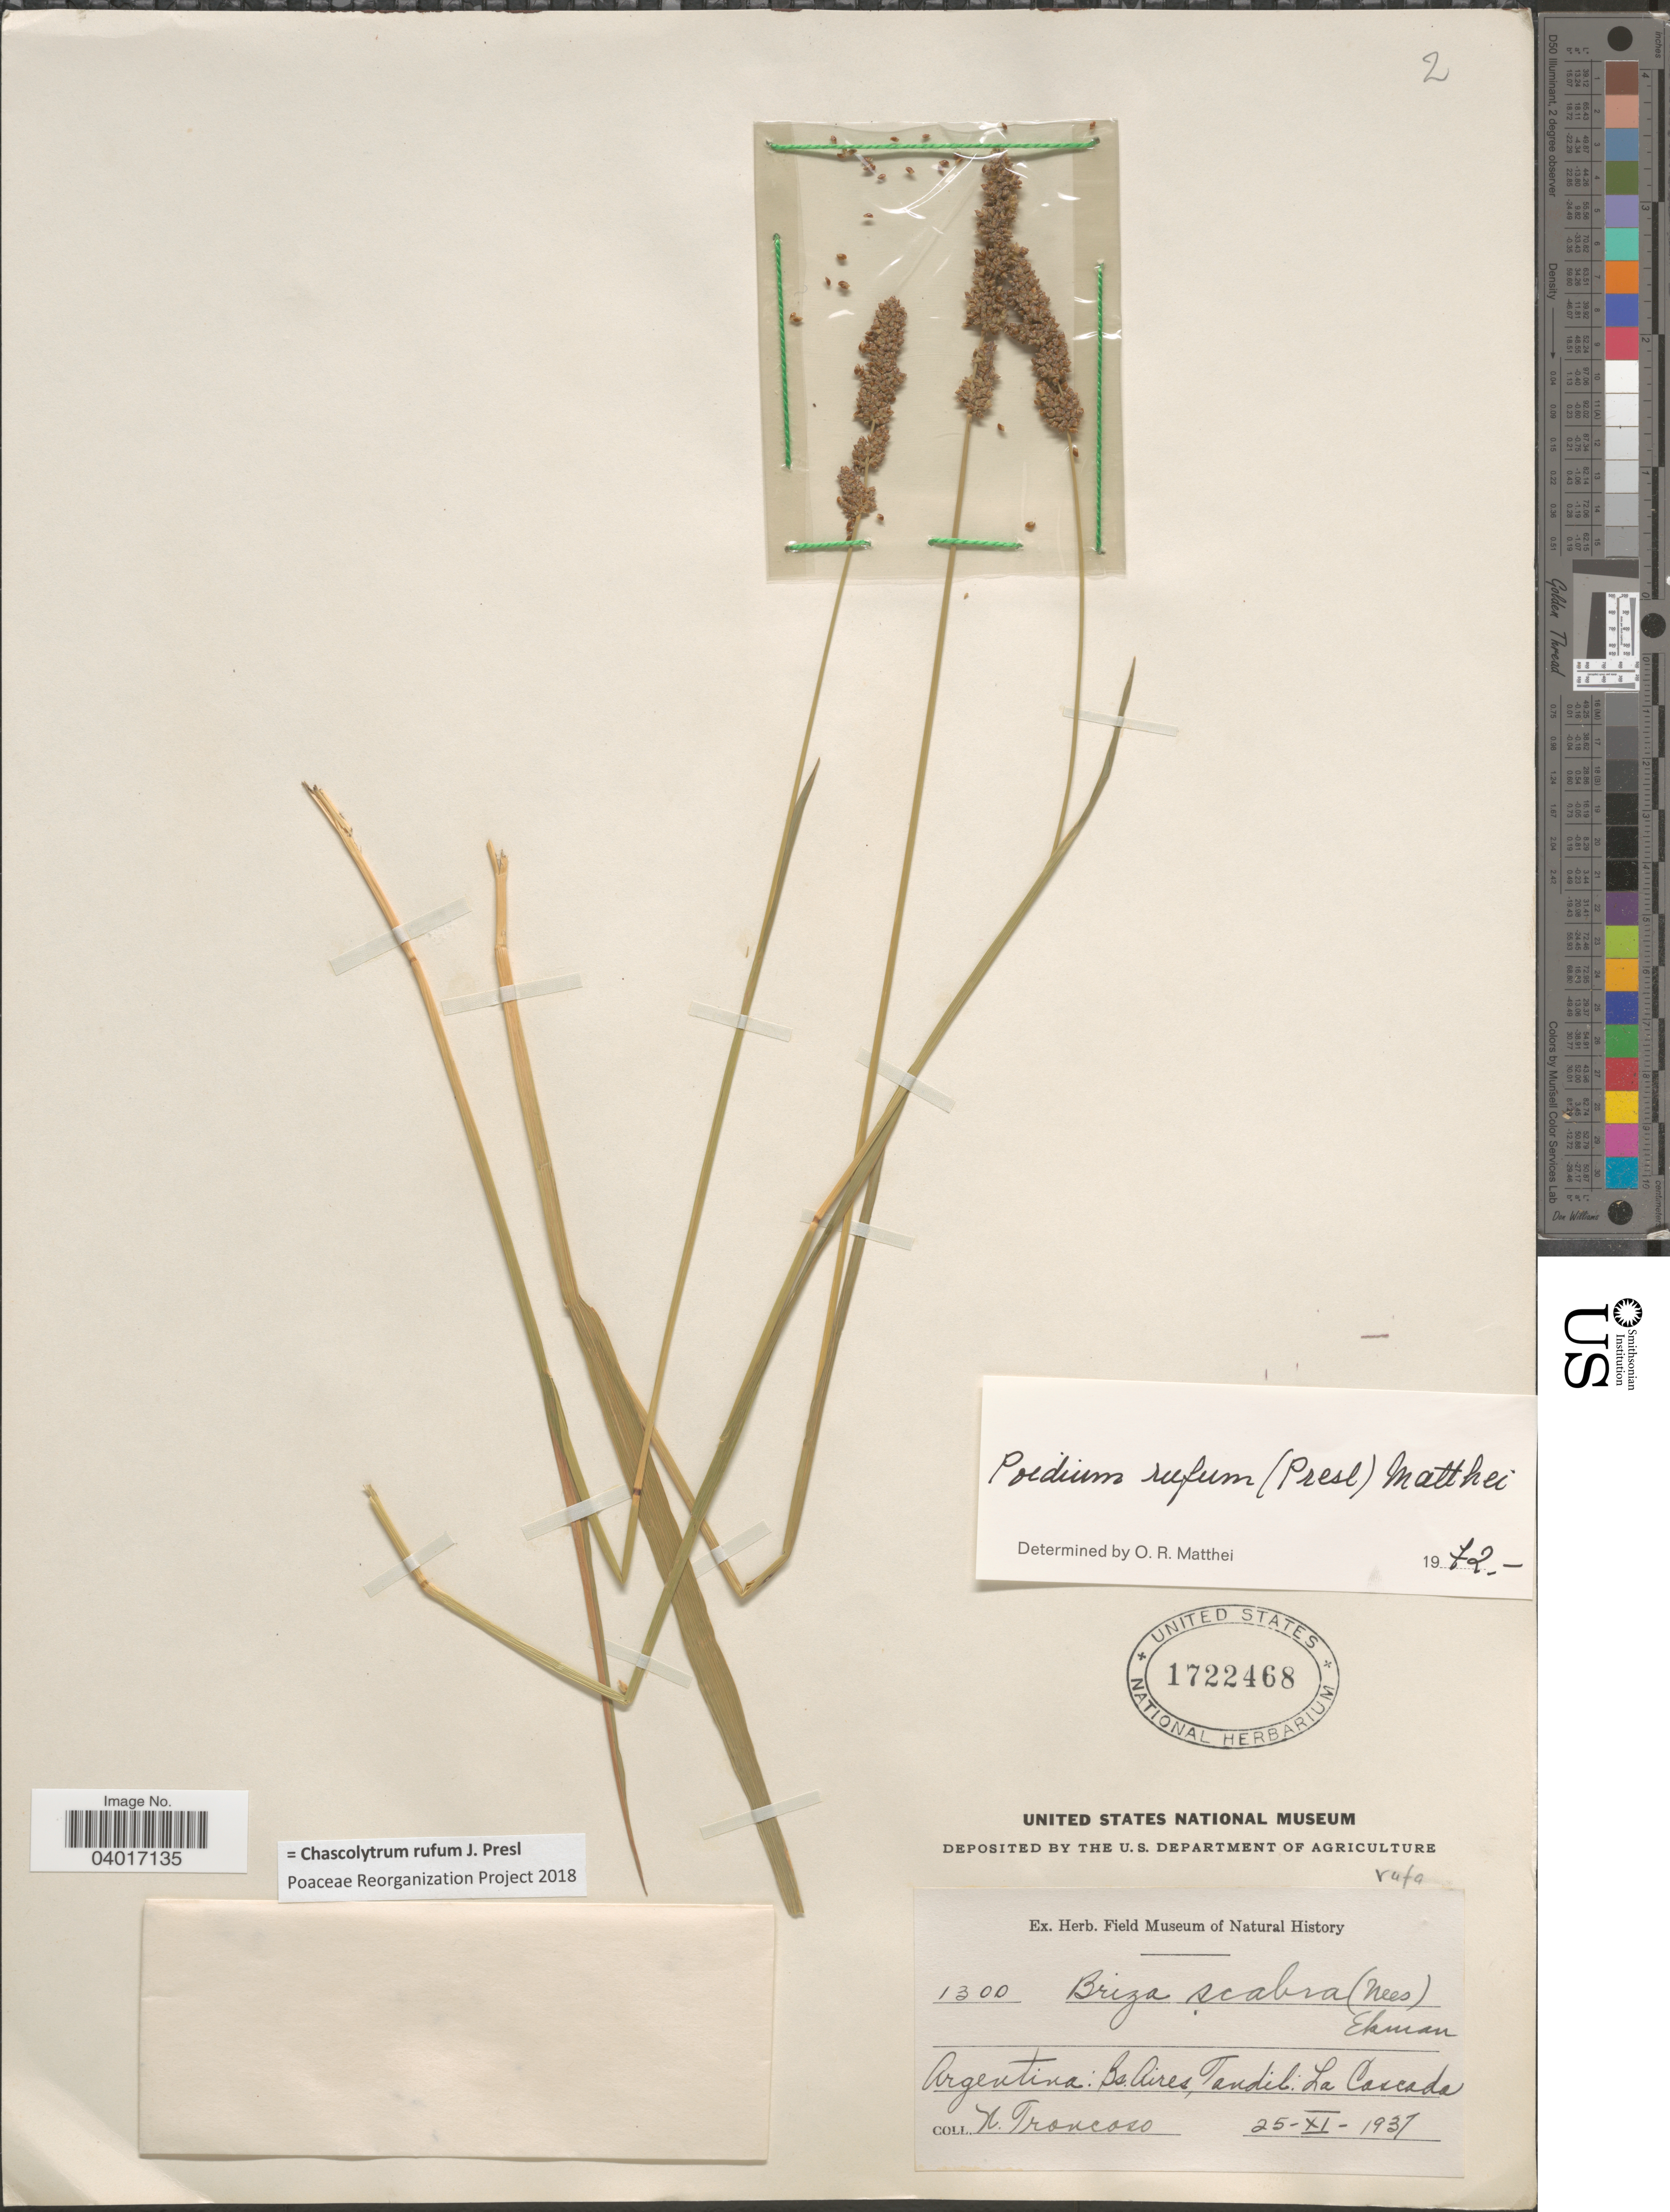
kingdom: Plantae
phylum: Tracheophyta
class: Liliopsida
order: Poales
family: Poaceae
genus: Chascolytrum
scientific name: Chascolytrum rufum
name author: C. Presl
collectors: N. Troncoso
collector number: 1300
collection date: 1937-11-25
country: Argentina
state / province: Buenos Aires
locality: Tandil: La Cascada.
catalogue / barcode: US 1722468